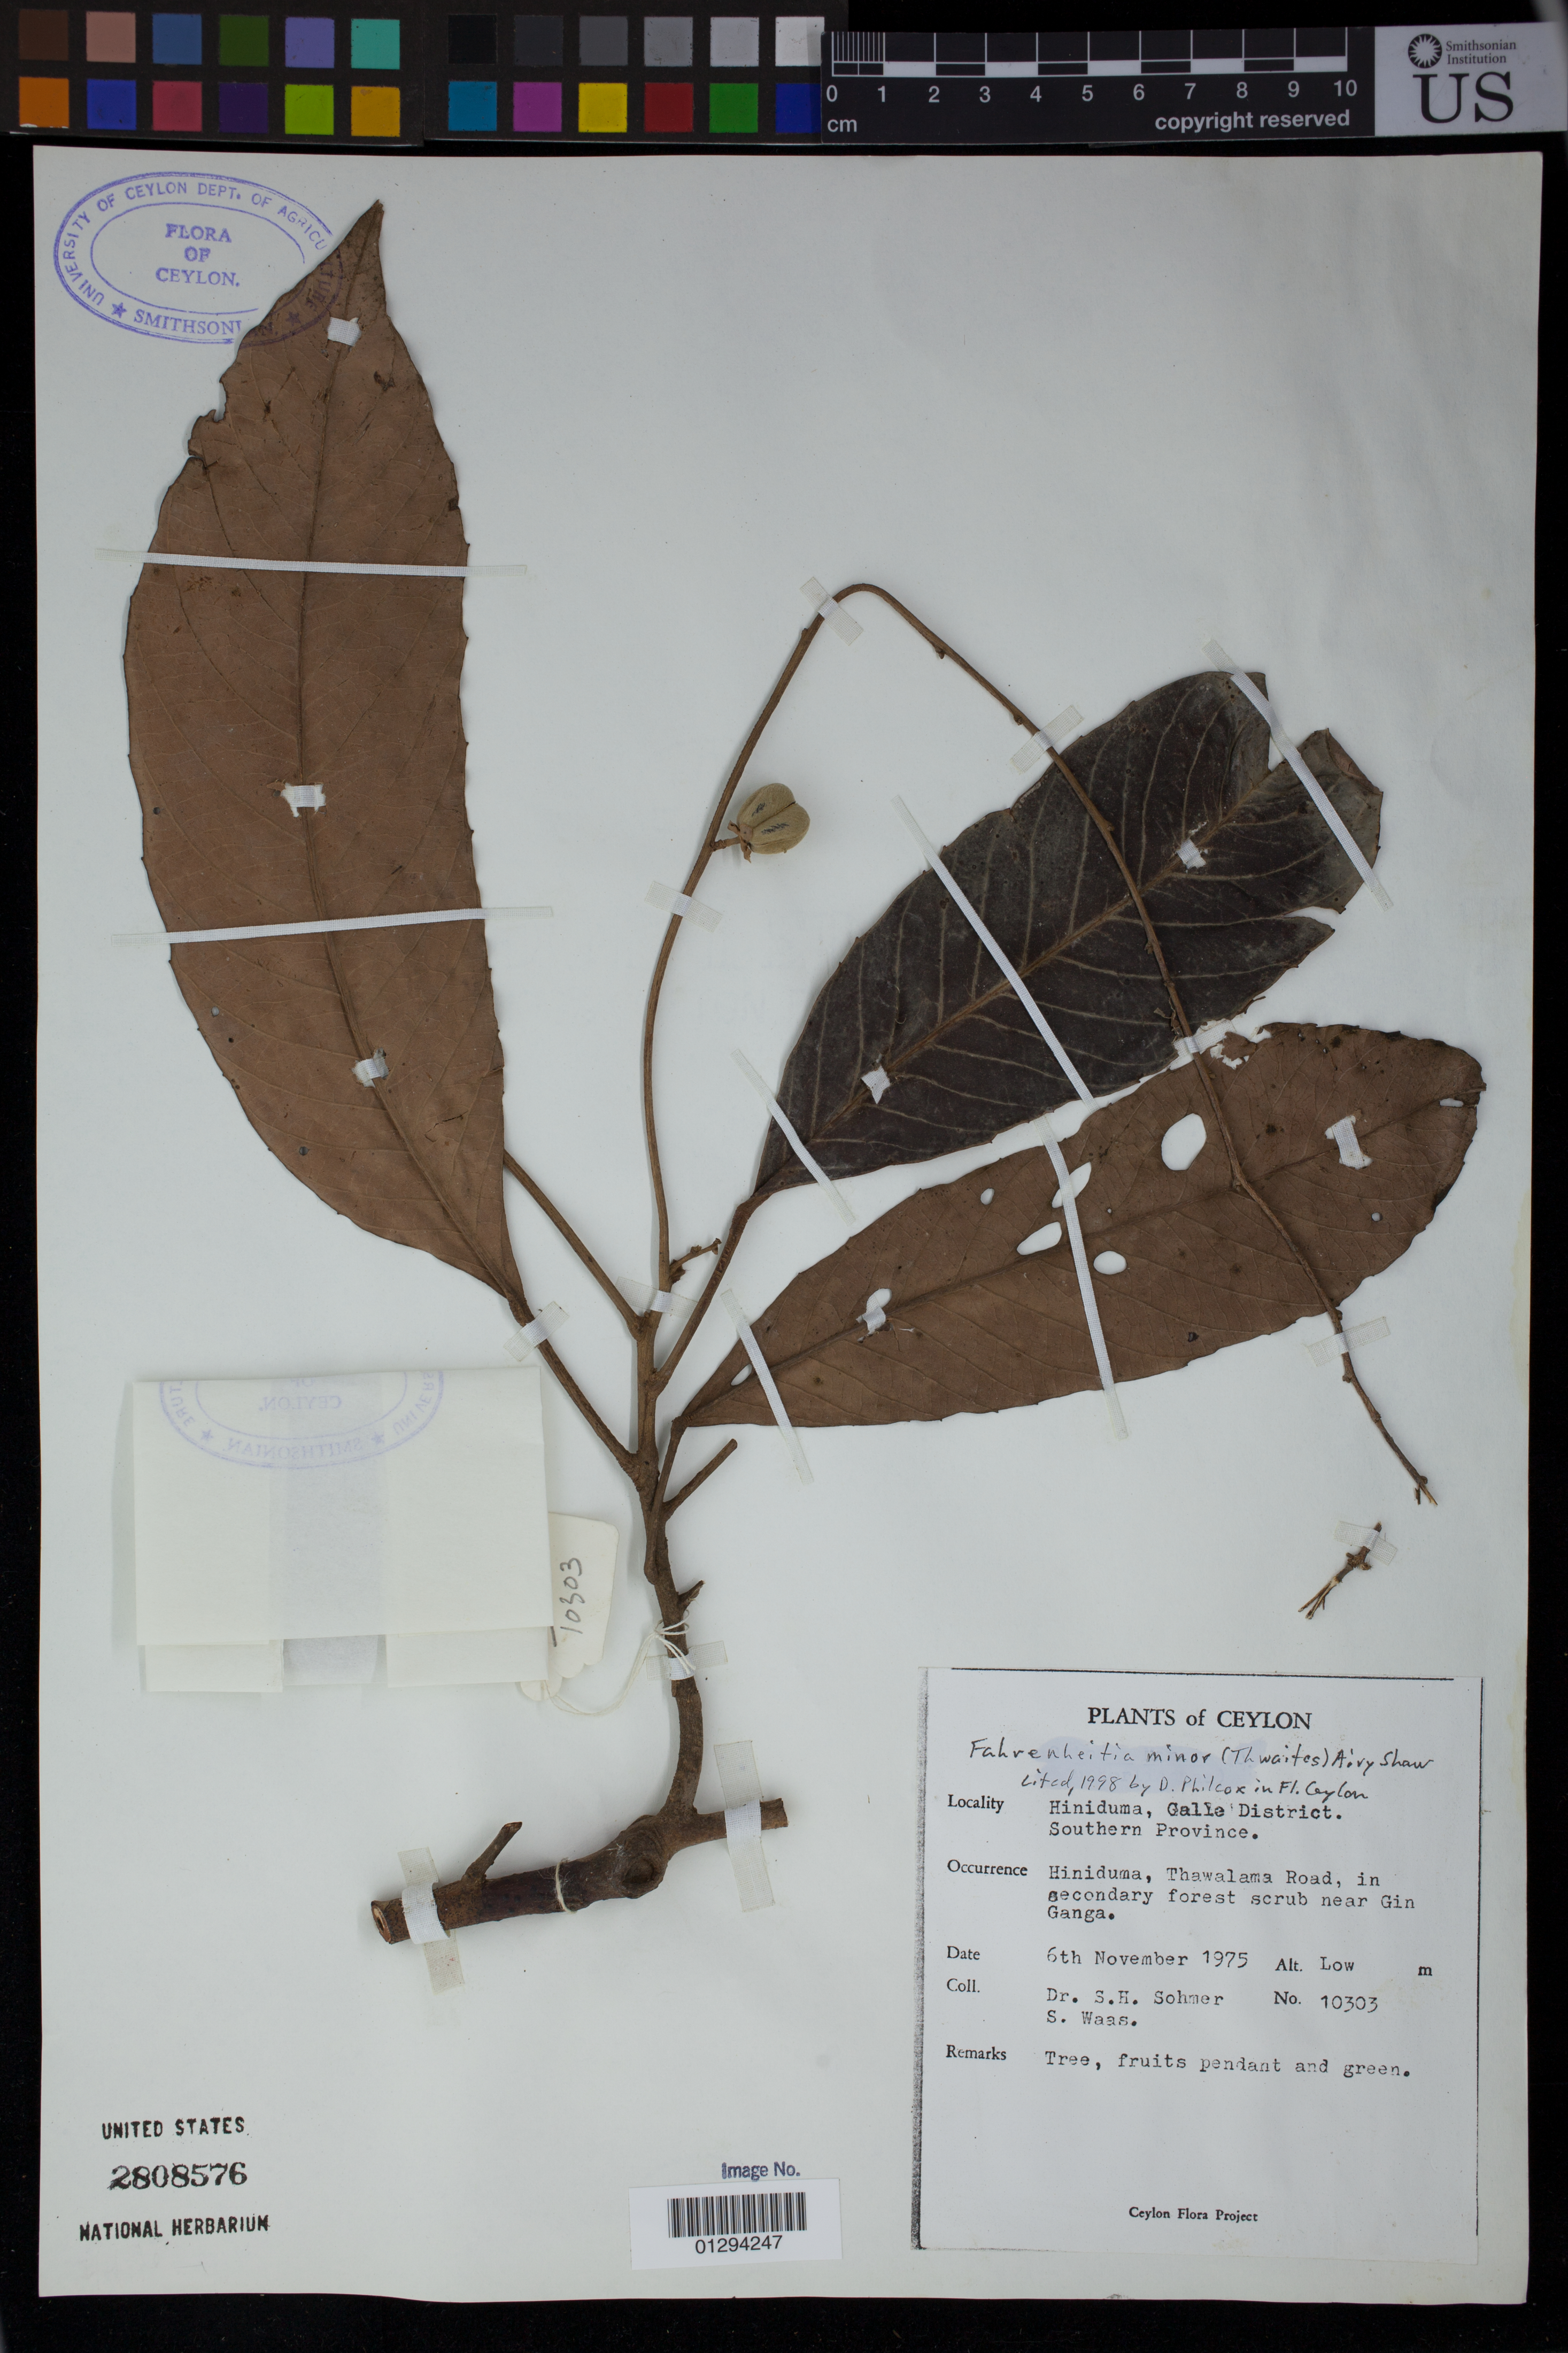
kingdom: Plantae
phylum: Tracheophyta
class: Magnoliopsida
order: Malpighiales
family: Euphorbiaceae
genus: Fahrenheitia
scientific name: Fahrenheitia minor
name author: (Thwaites) Airy Shaw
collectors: S. H. Sohmer & S. Wass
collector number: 10303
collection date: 1975-11-06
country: Sri Lanka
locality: Hiniduma, Galle District, Southern Province.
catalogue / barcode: US 2808576